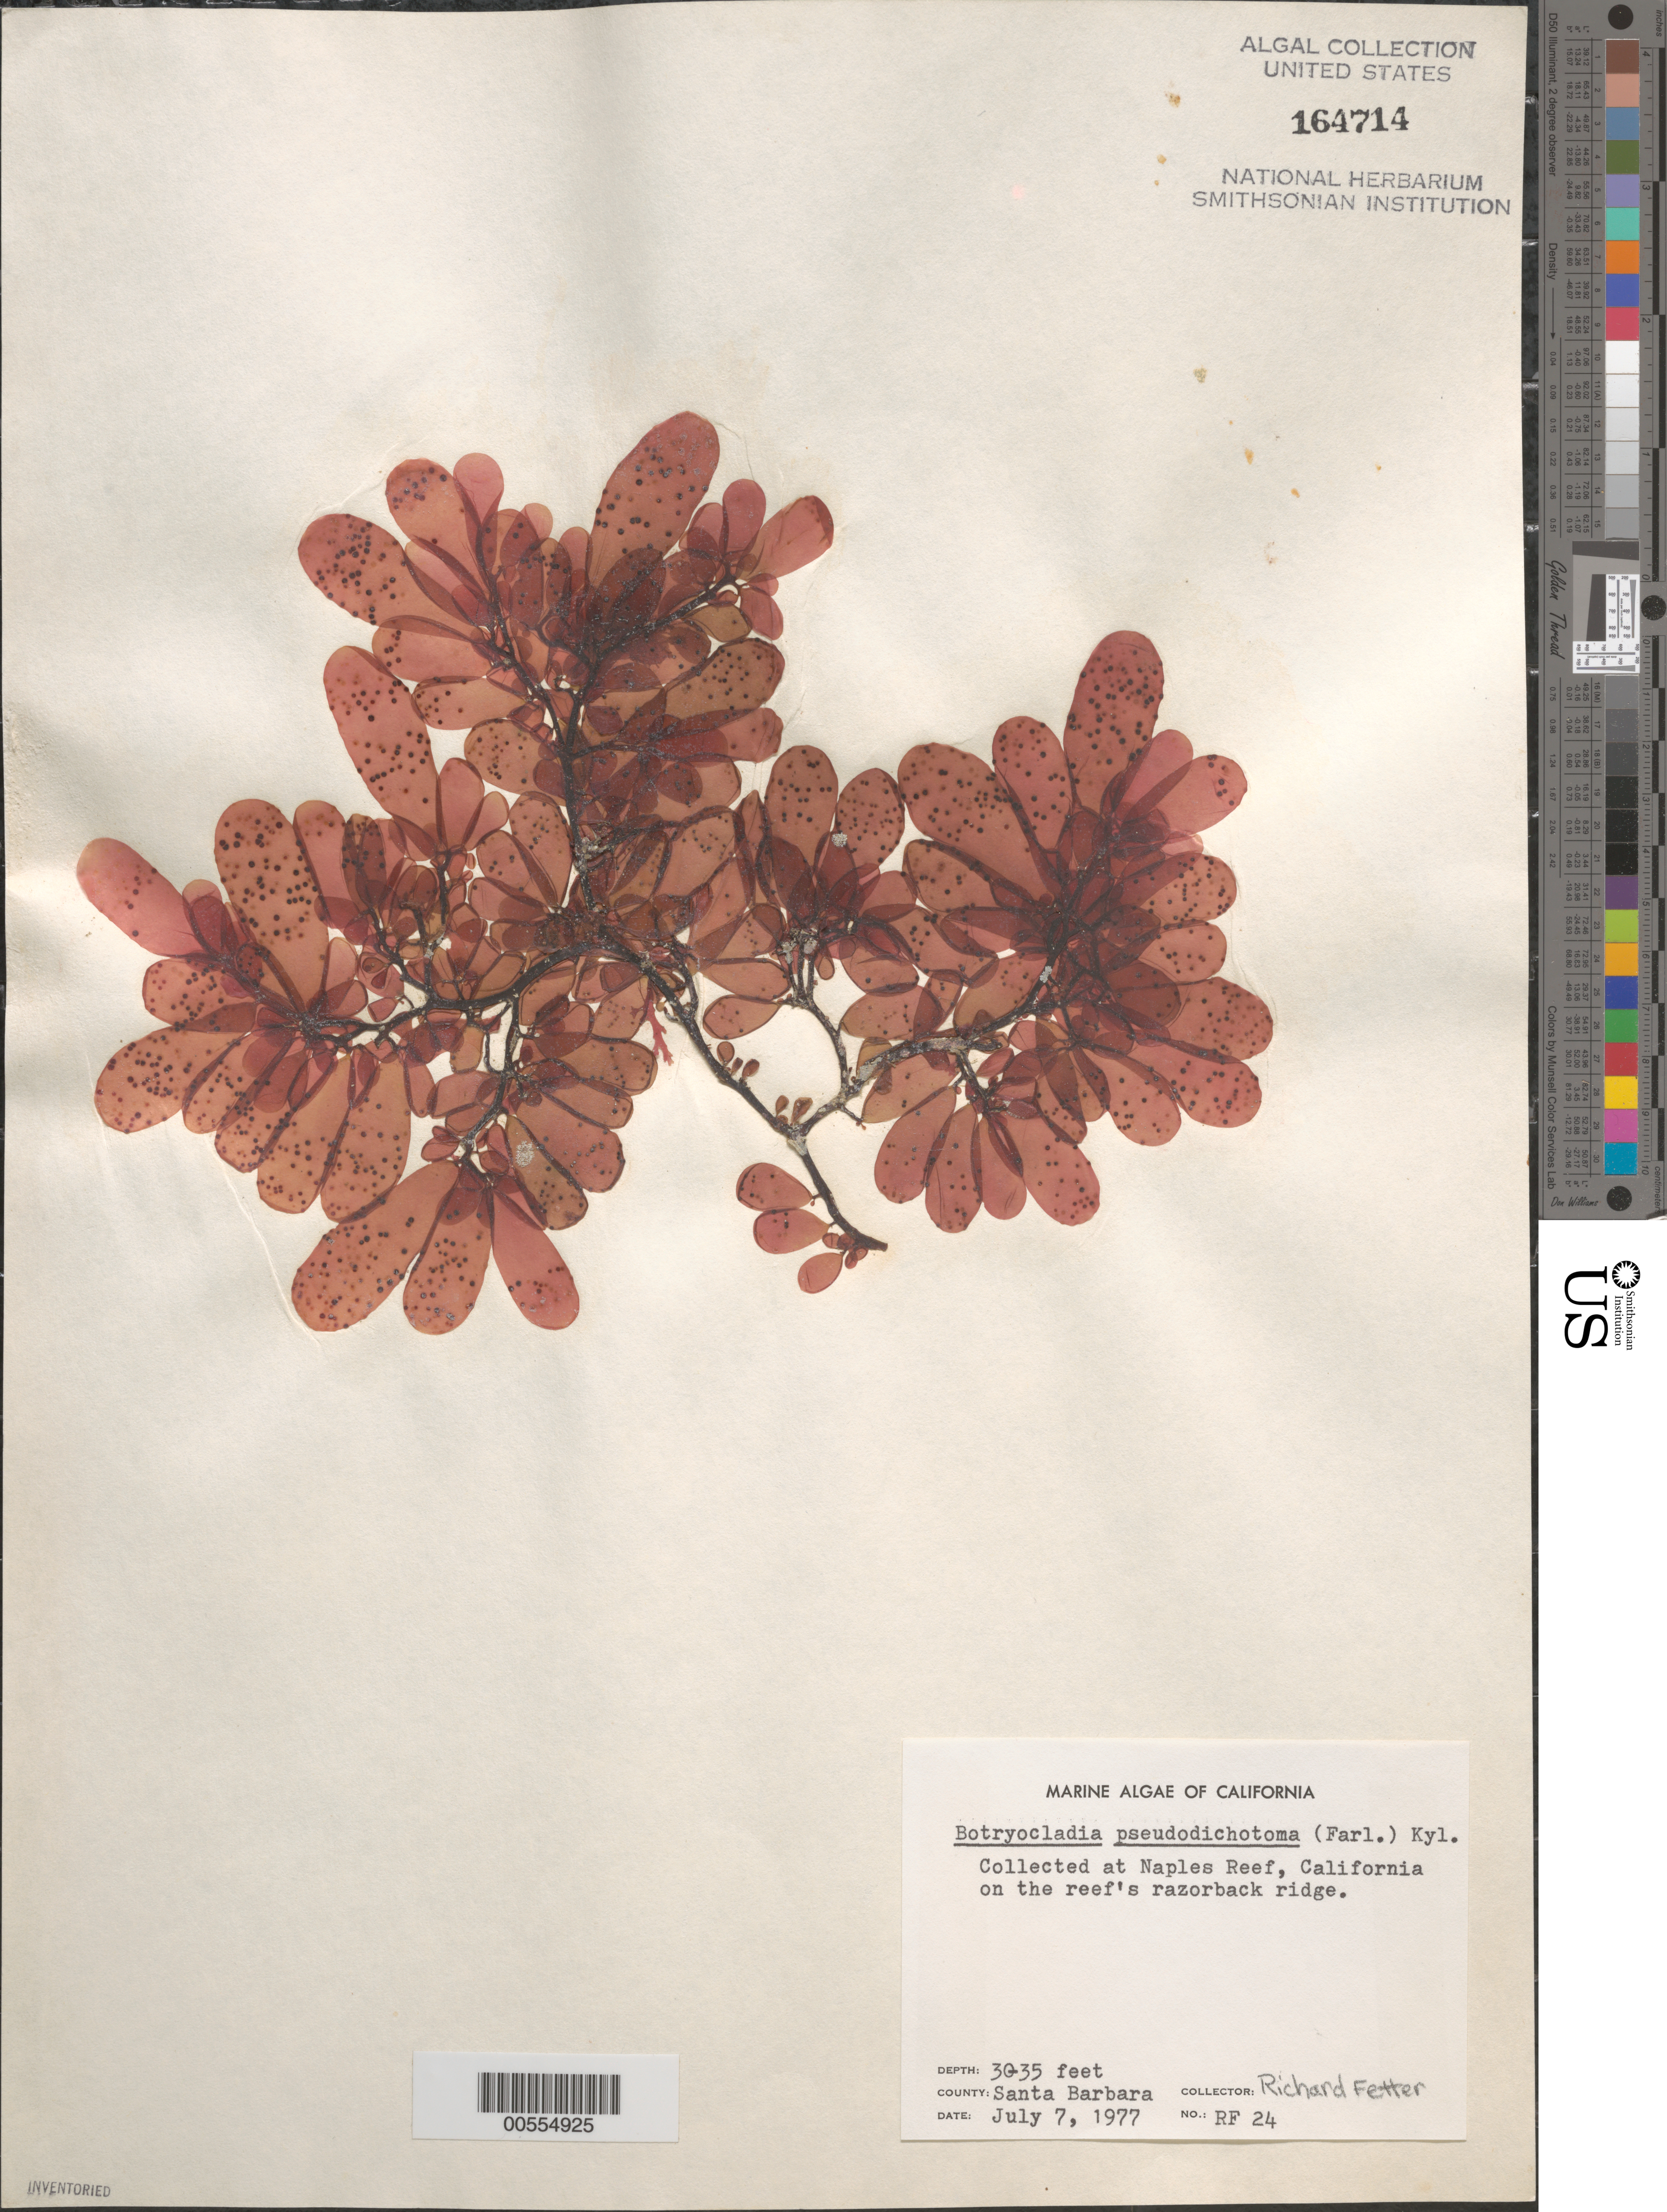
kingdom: Plantae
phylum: Rhodophyta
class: Florideophyceae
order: Rhodymeniales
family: Rhodymeniaceae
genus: Botryocladia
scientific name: Botryocladia pseudodichotoma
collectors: R. Fetter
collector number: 24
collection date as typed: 07 Jul 1977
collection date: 1977-07-07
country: United States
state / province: California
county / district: Santa Barbara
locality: Naples Reef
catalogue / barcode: US 164714